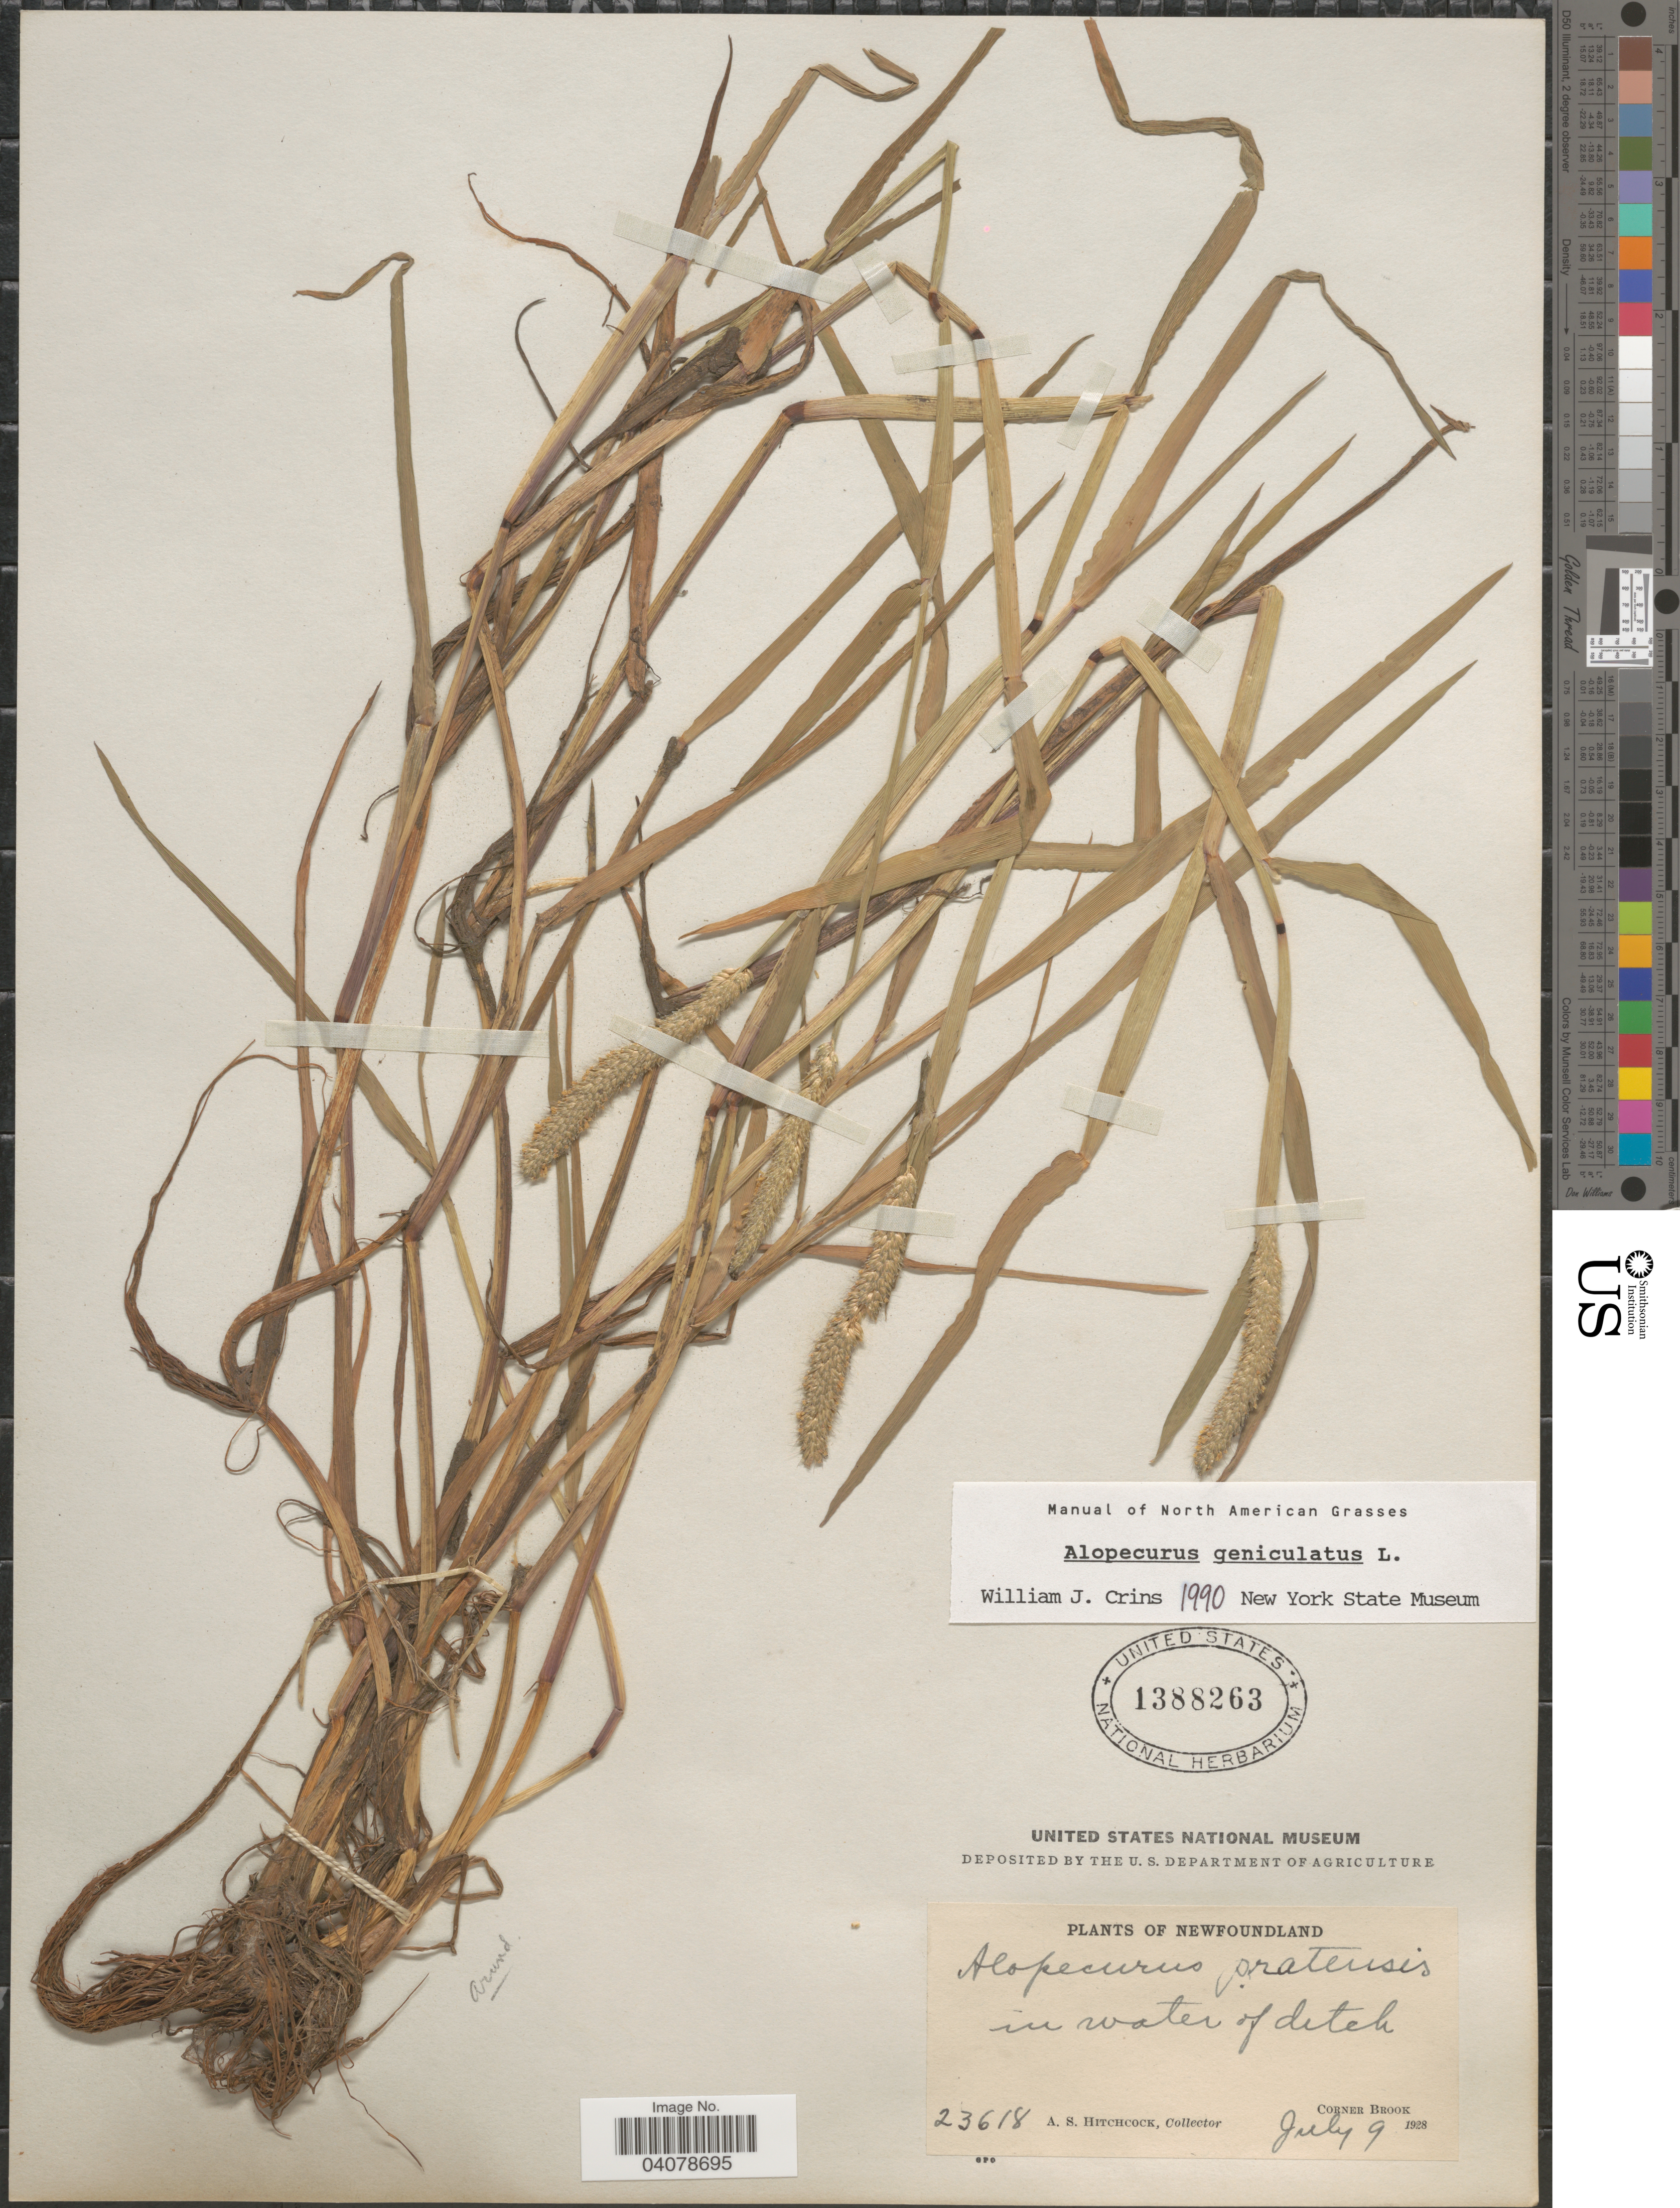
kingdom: Plantae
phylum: Tracheophyta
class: Liliopsida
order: Poales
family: Poaceae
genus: Alopecurus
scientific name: Alopecurus geniculatus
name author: L.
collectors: A. S. Hitchcock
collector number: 23618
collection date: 1928-07-09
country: Canada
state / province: Newfoundland and Labrador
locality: Corner Brook.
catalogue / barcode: US 1388263